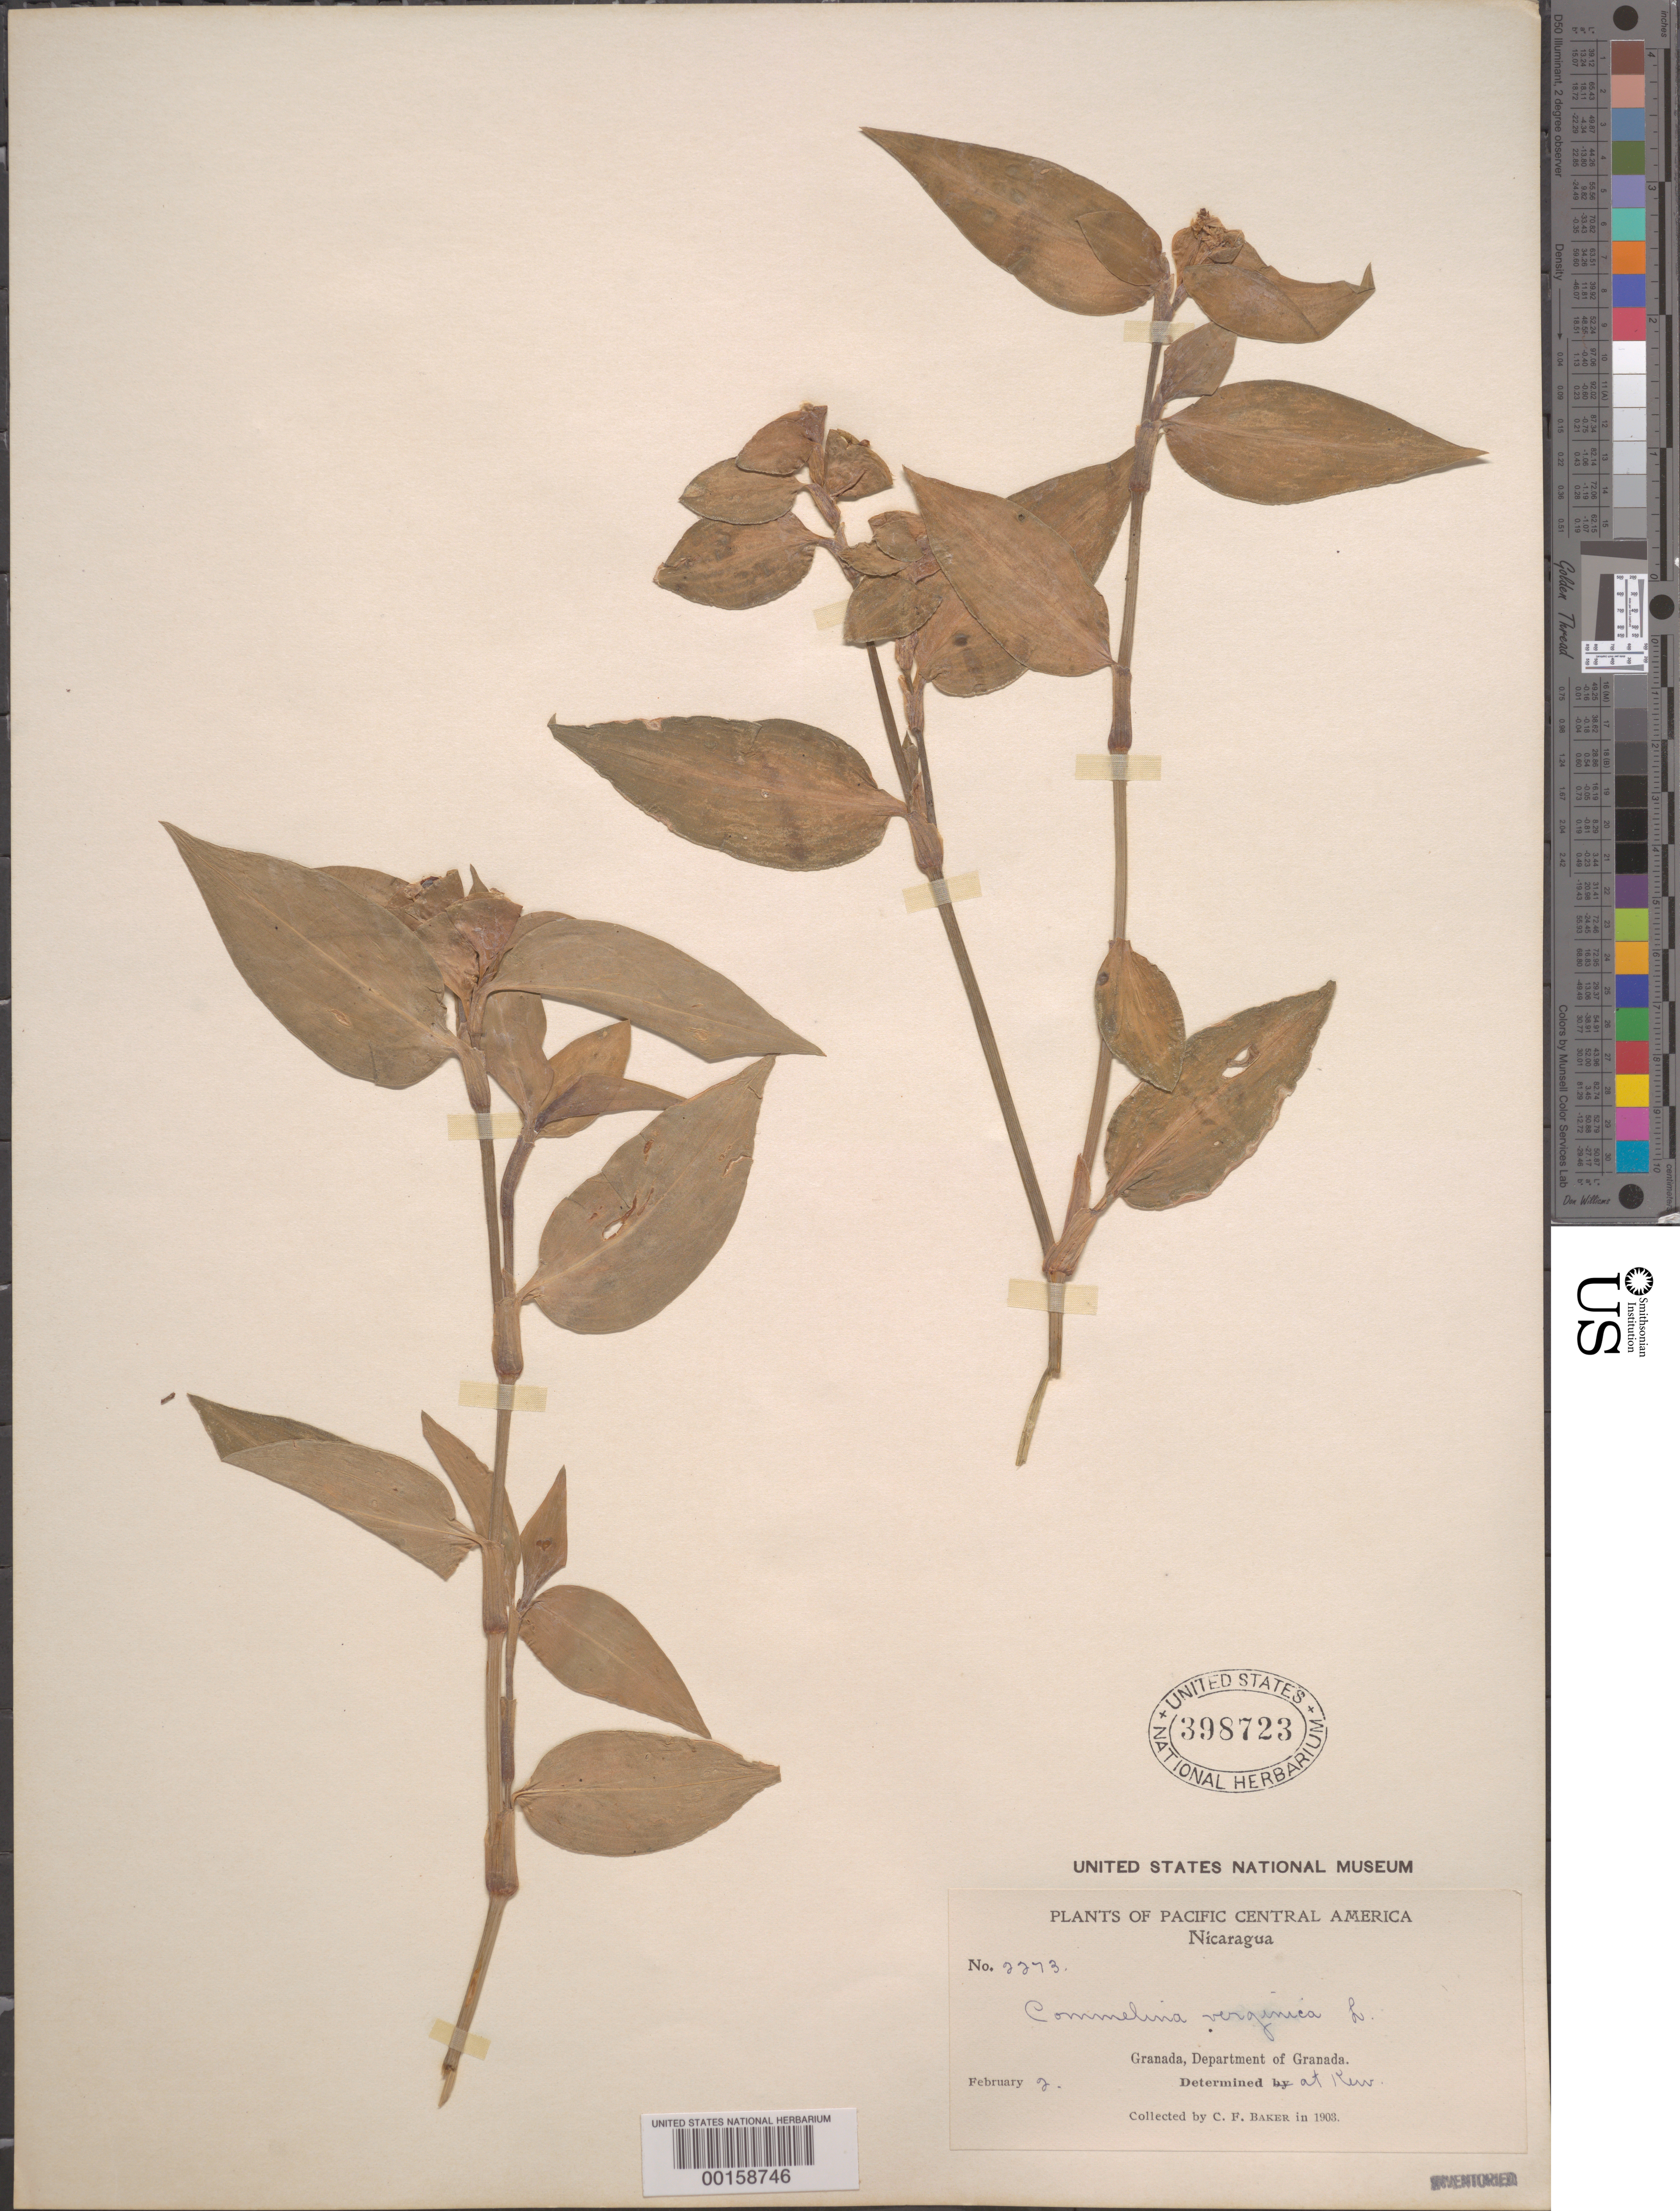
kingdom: Plantae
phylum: Tracheophyta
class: Liliopsida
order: Commelinales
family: Commelinaceae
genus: Commelina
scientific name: Commelina erecta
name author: L.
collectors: C. F. Baker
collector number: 2273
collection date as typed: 02 Feb 1903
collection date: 1903-02-02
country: Nicaragua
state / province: Granada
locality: Granada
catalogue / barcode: US 398723